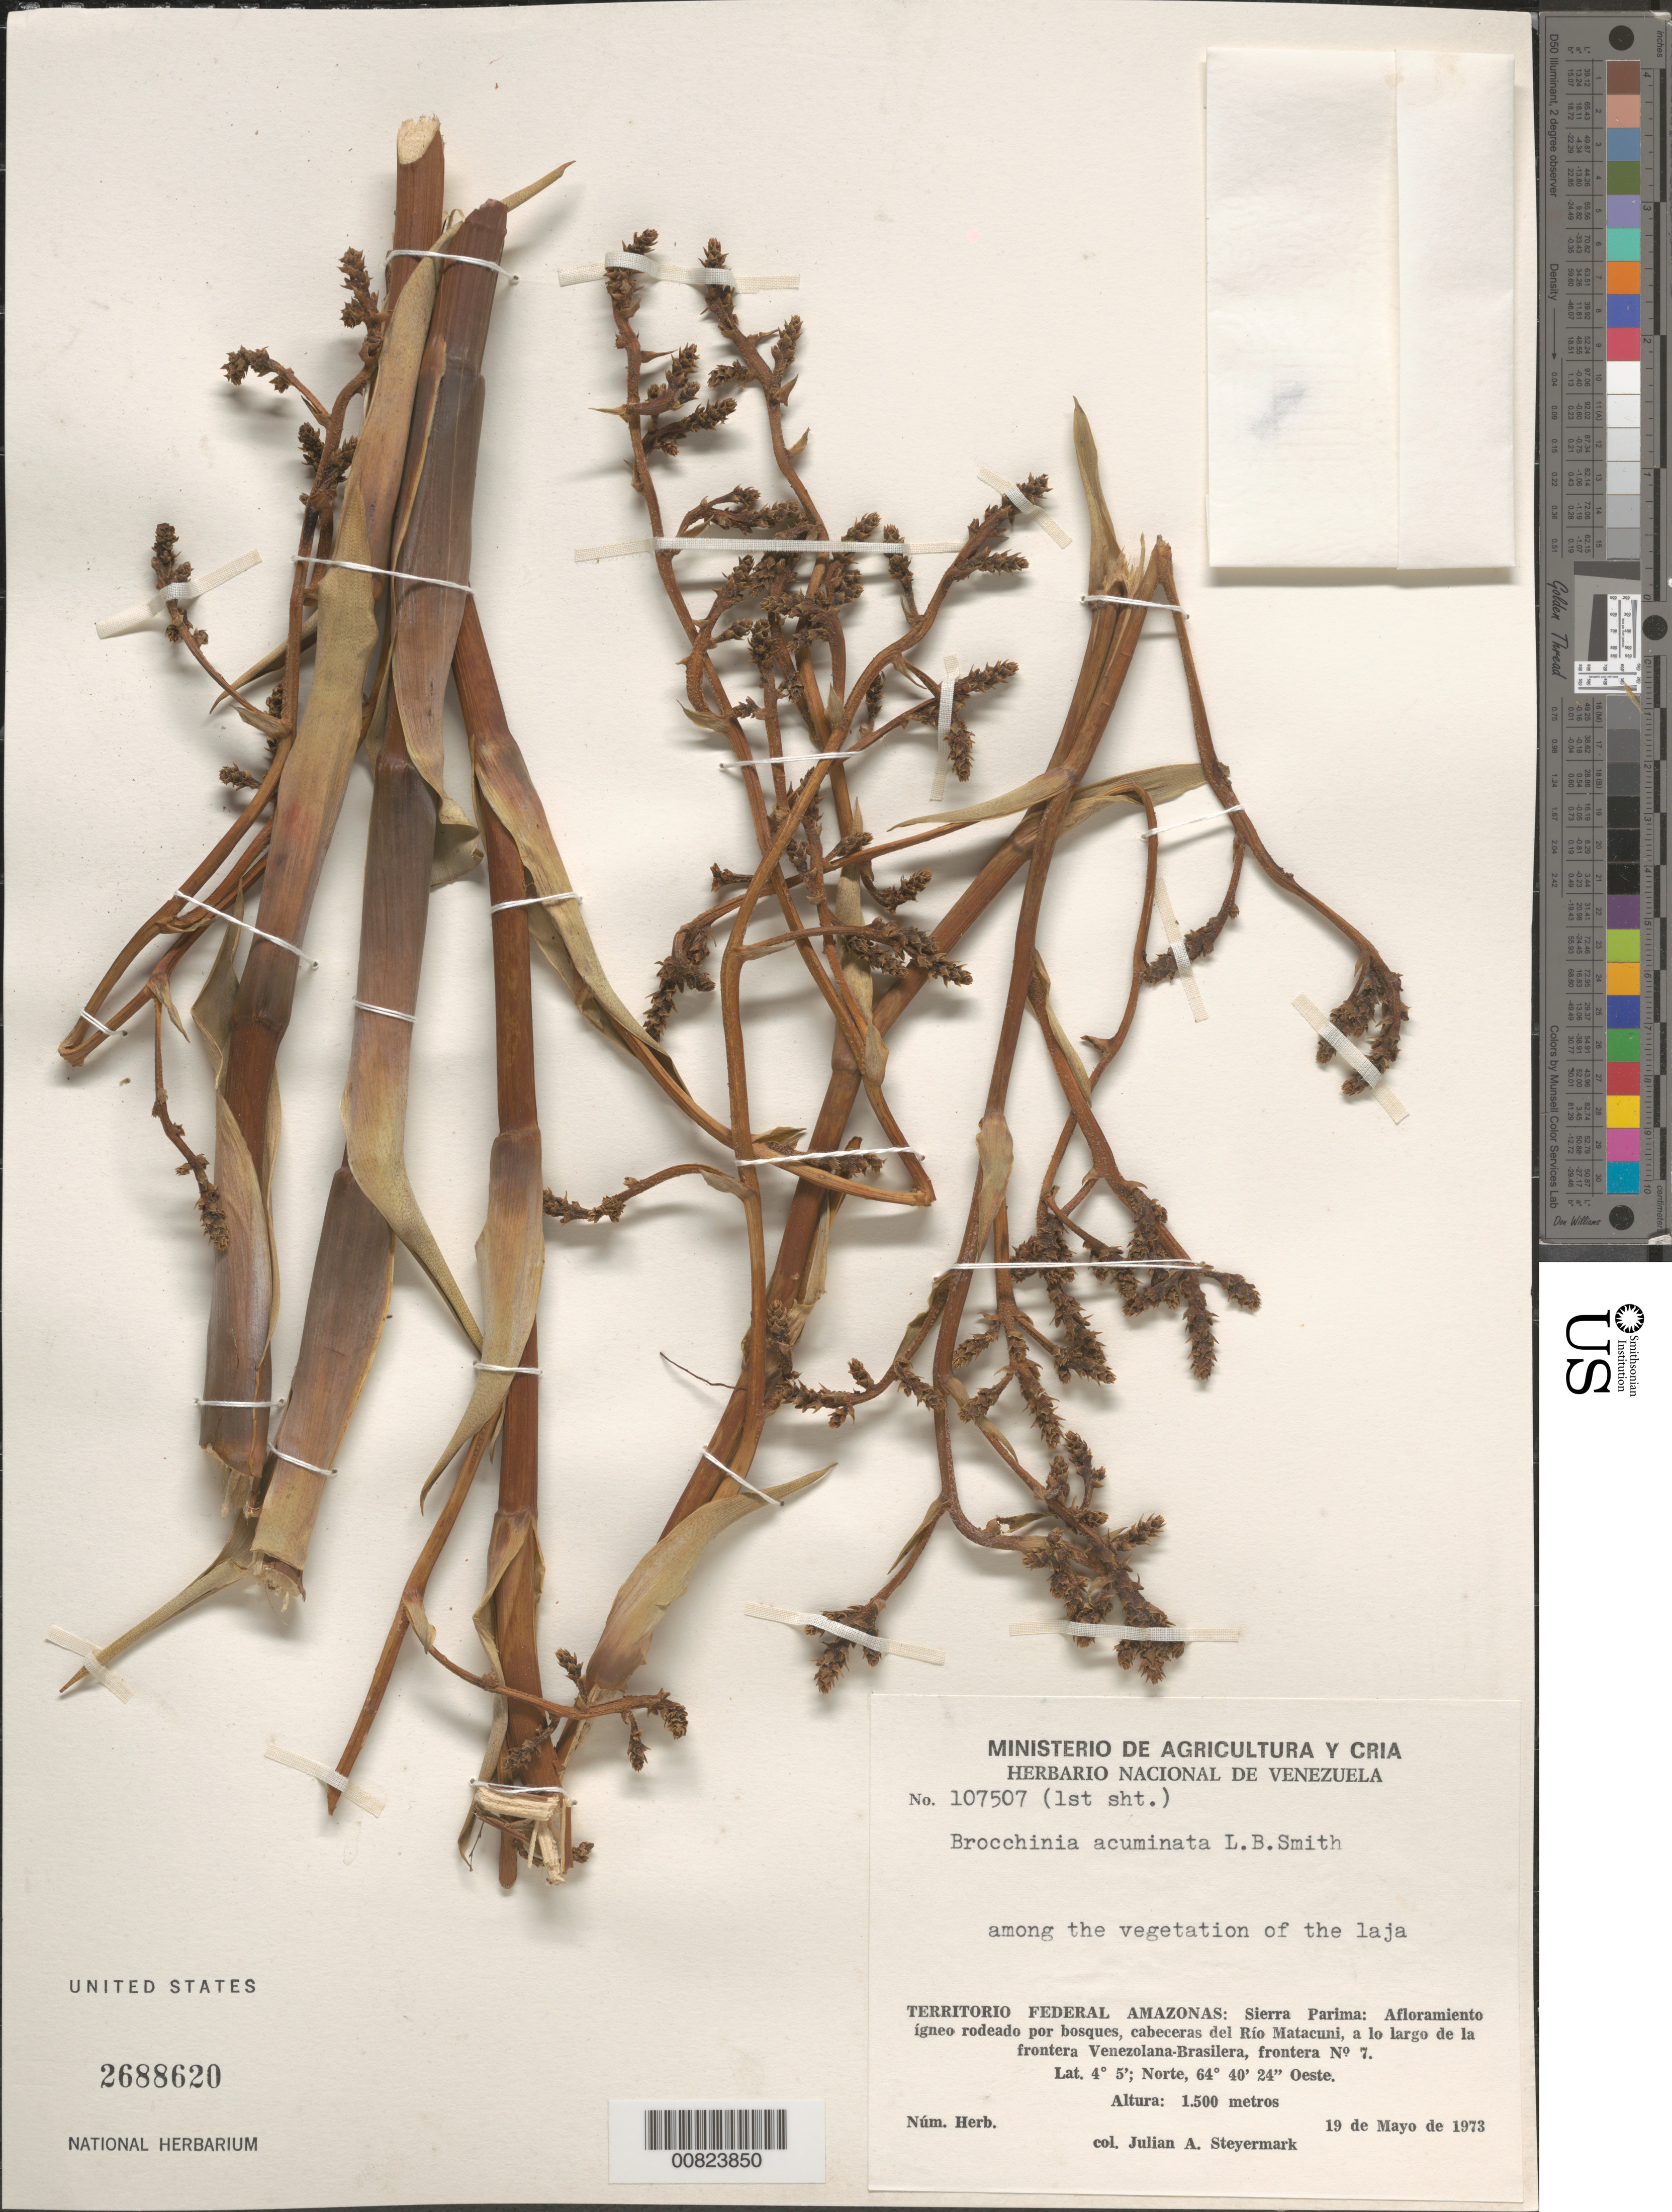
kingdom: Plantae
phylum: Tracheophyta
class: Liliopsida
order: Poales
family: Bromeliaceae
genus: Brocchinia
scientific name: Brocchinia acuminata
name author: L.B. Sm.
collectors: J. Steyermark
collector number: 107507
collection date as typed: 19-May-73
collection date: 1973-05-19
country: Venezuela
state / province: Amazonas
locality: Sierra Parima; cabecercas del Río Matacuni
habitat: Afloramiento igneo rodeado por bosques, among the vegetation of the laja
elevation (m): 1500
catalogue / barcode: US 2688620